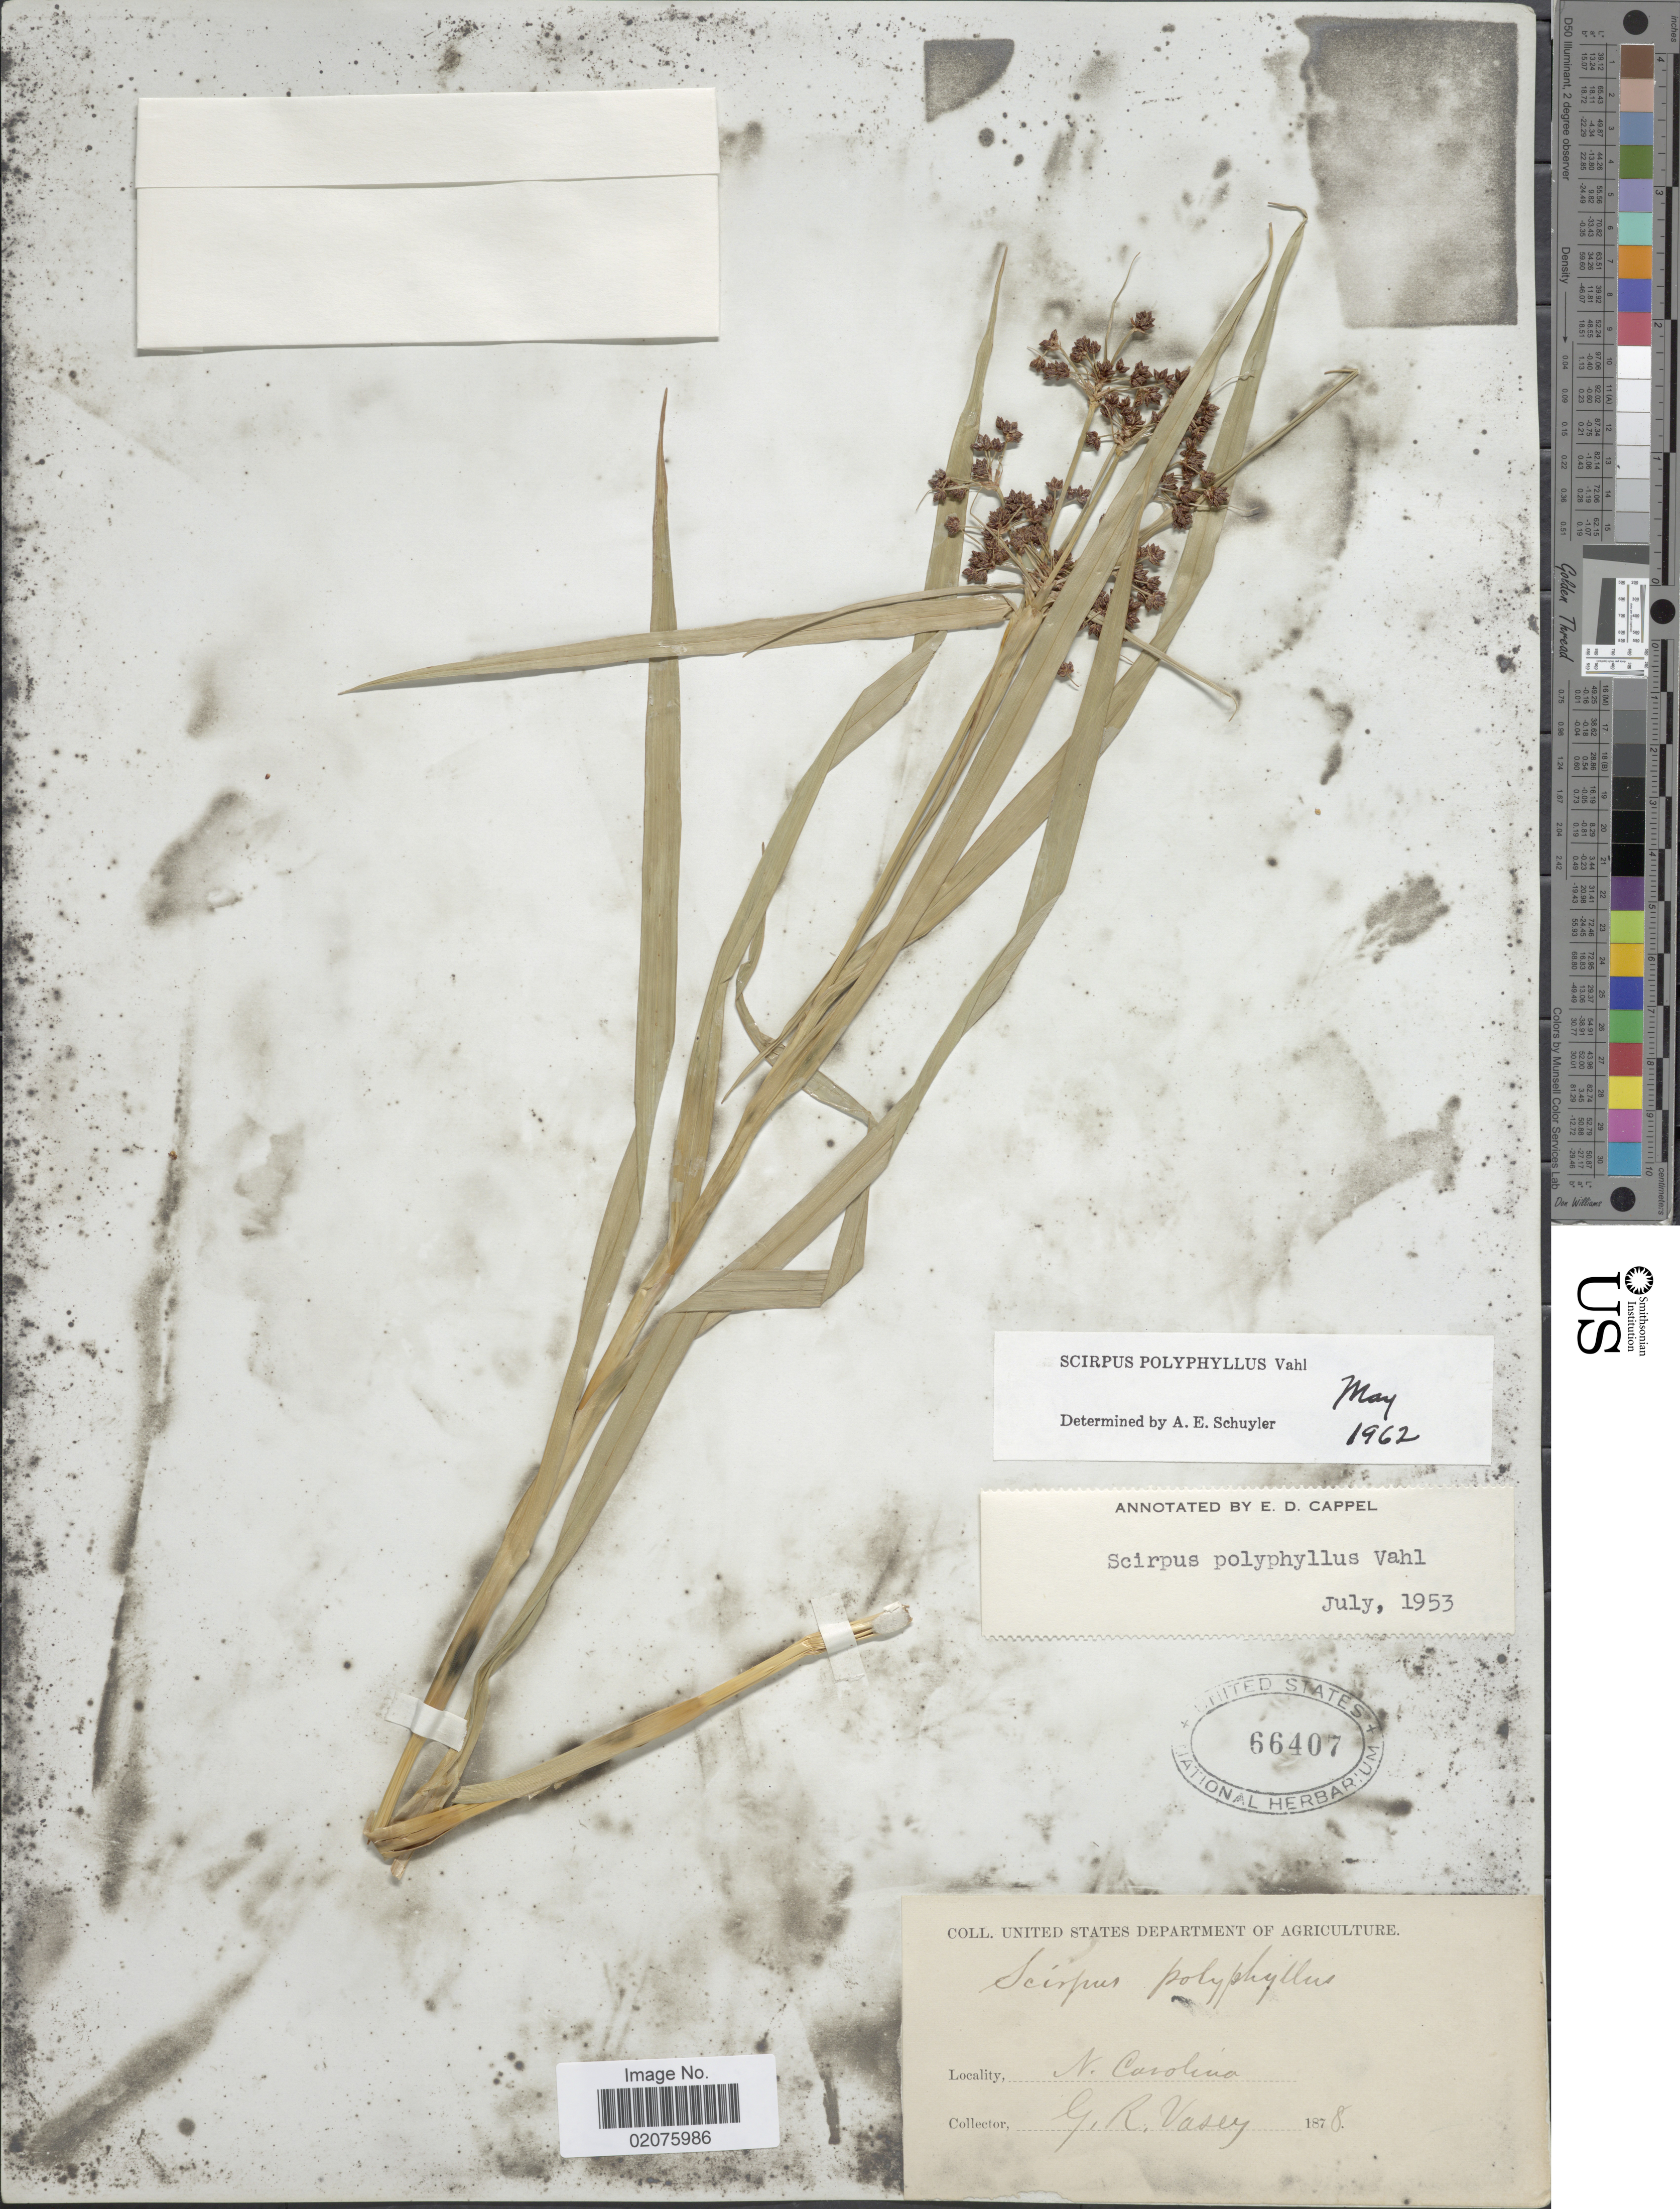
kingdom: Plantae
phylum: Tracheophyta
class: Liliopsida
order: Poales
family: Cyperaceae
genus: Scirpus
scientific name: Scirpus polyphyllus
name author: Vahl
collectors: G. R. Vasey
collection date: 1878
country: United States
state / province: North Carolina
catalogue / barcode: US 66407